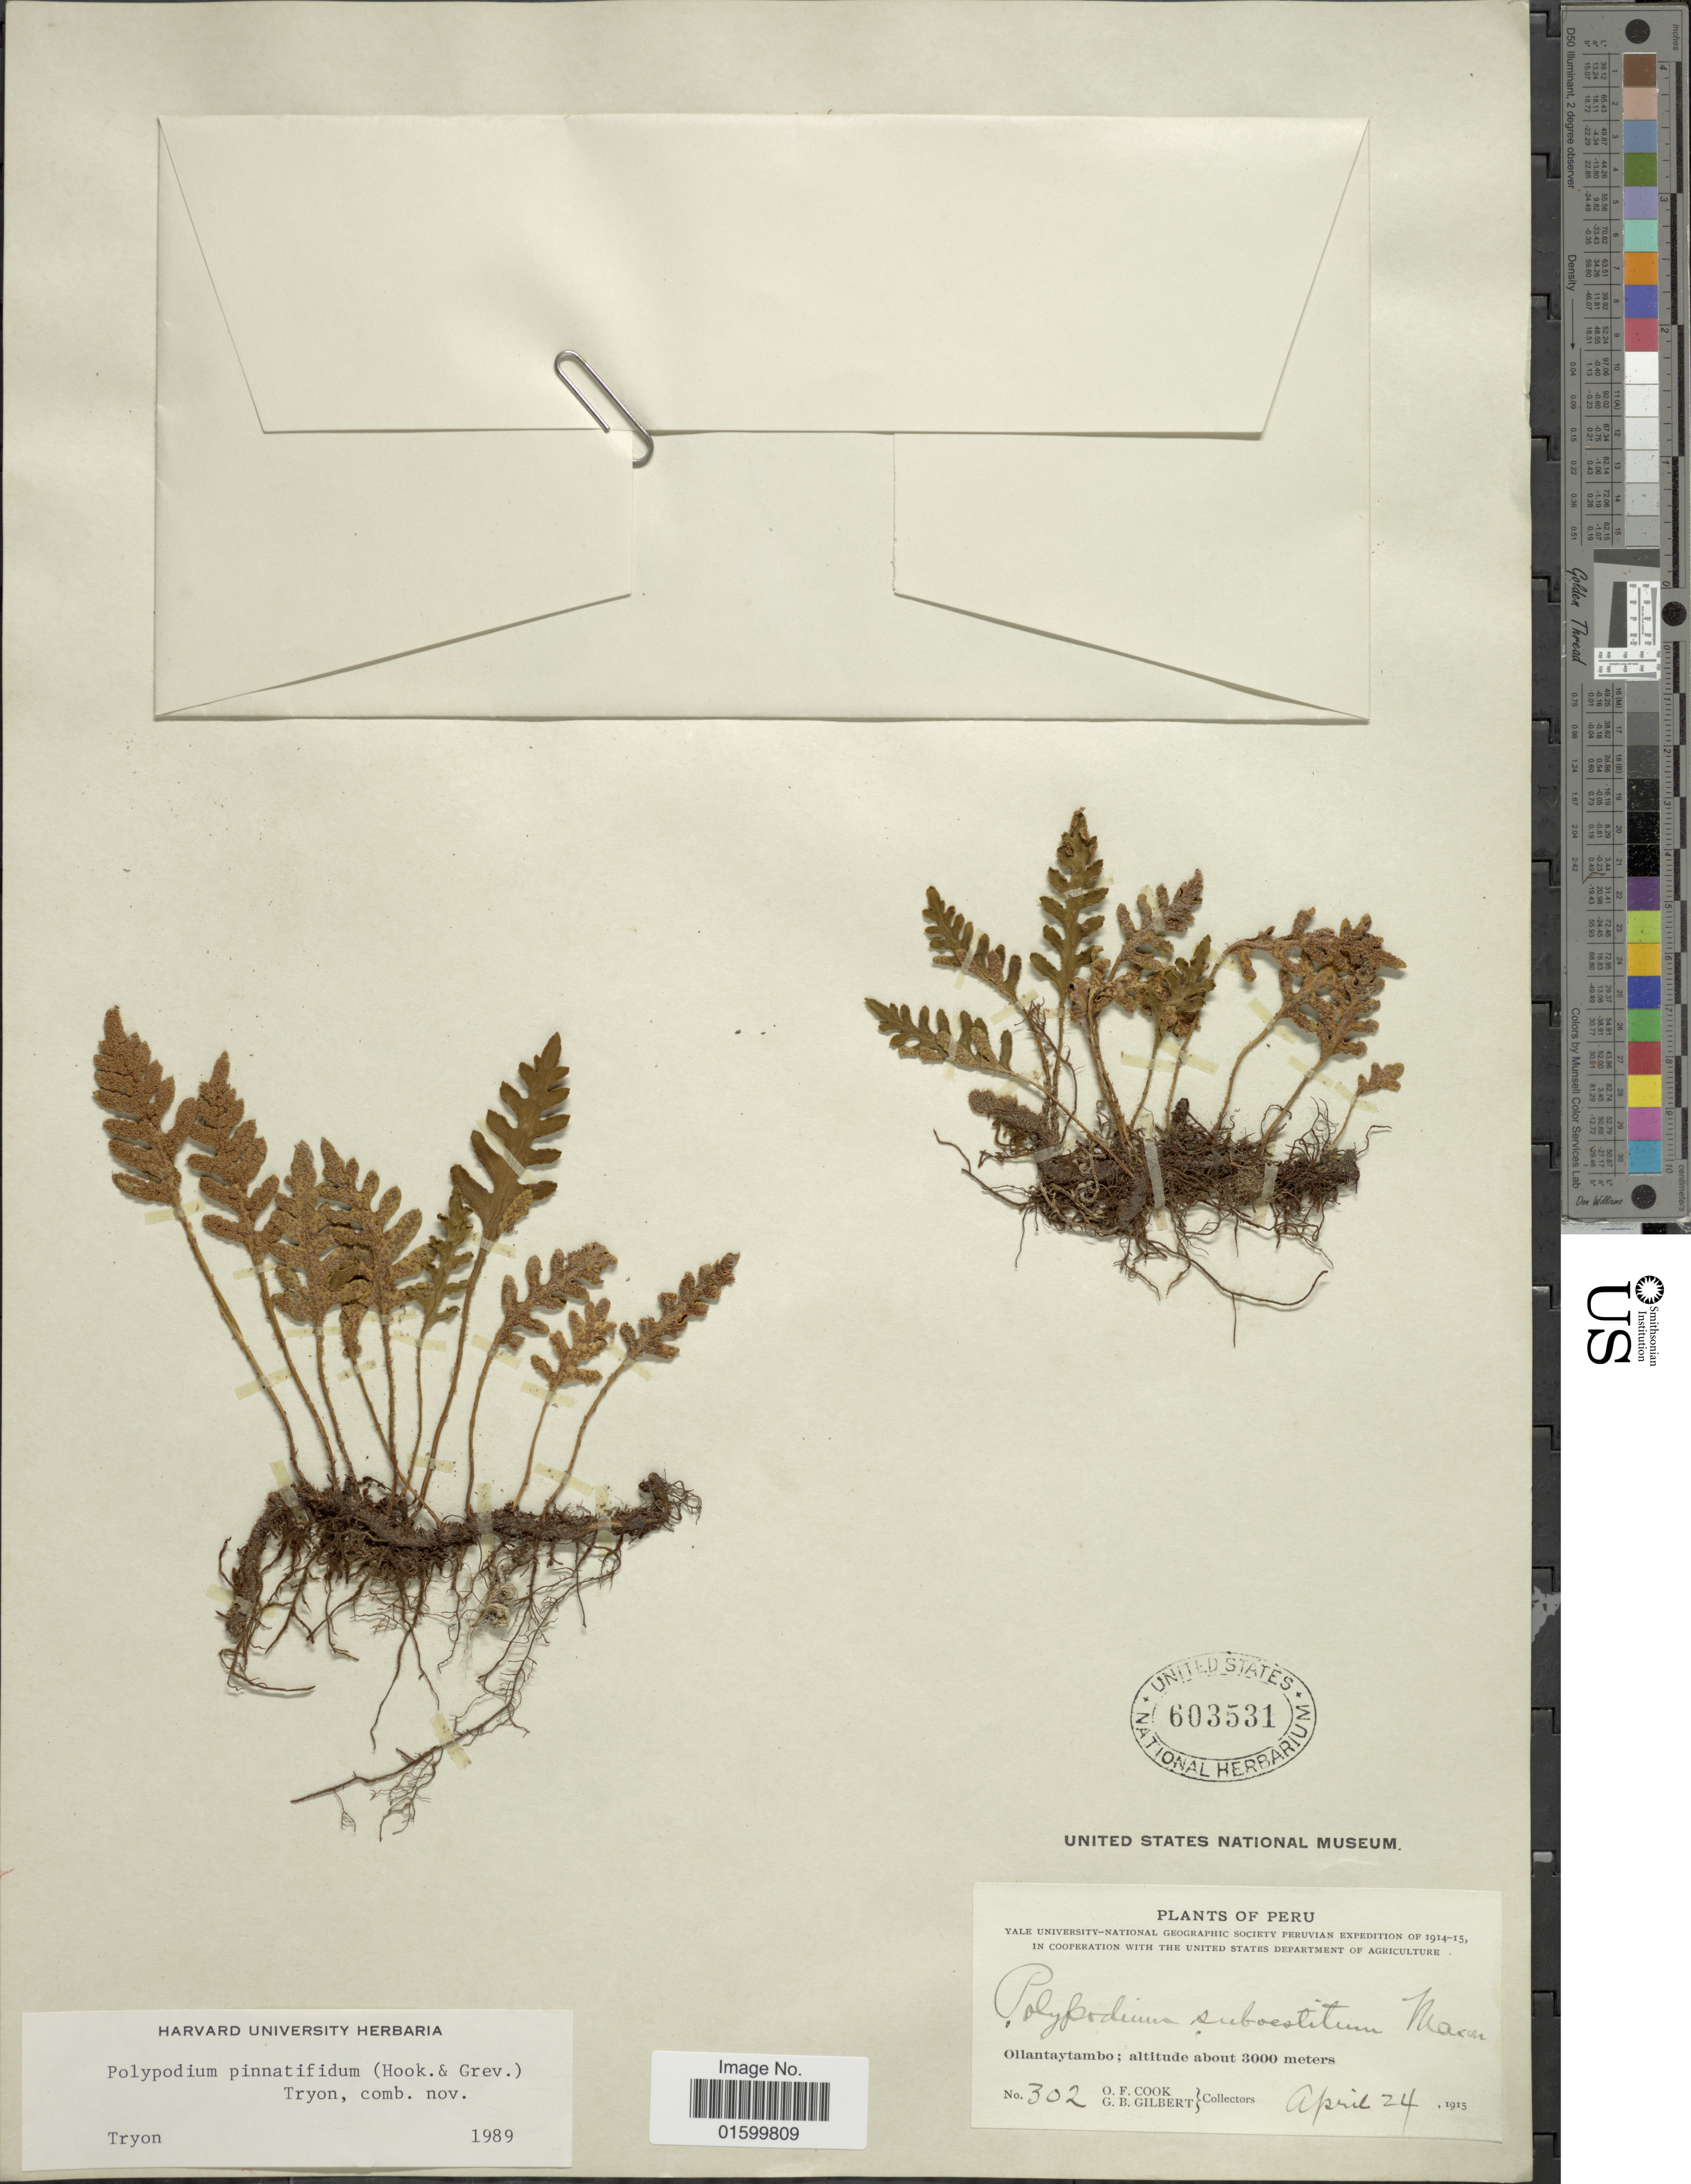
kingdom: Plantae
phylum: Tracheophyta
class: Polypodiopsida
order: Polypodiales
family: Polypodiaceae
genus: Pleopeltis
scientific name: Pleopeltis pinnatifida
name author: Gill.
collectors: O. F. Cook & G. B. Gilbert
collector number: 302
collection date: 1915-04-24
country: Peru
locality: Ollantaytambo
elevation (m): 3000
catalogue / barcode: US 603531